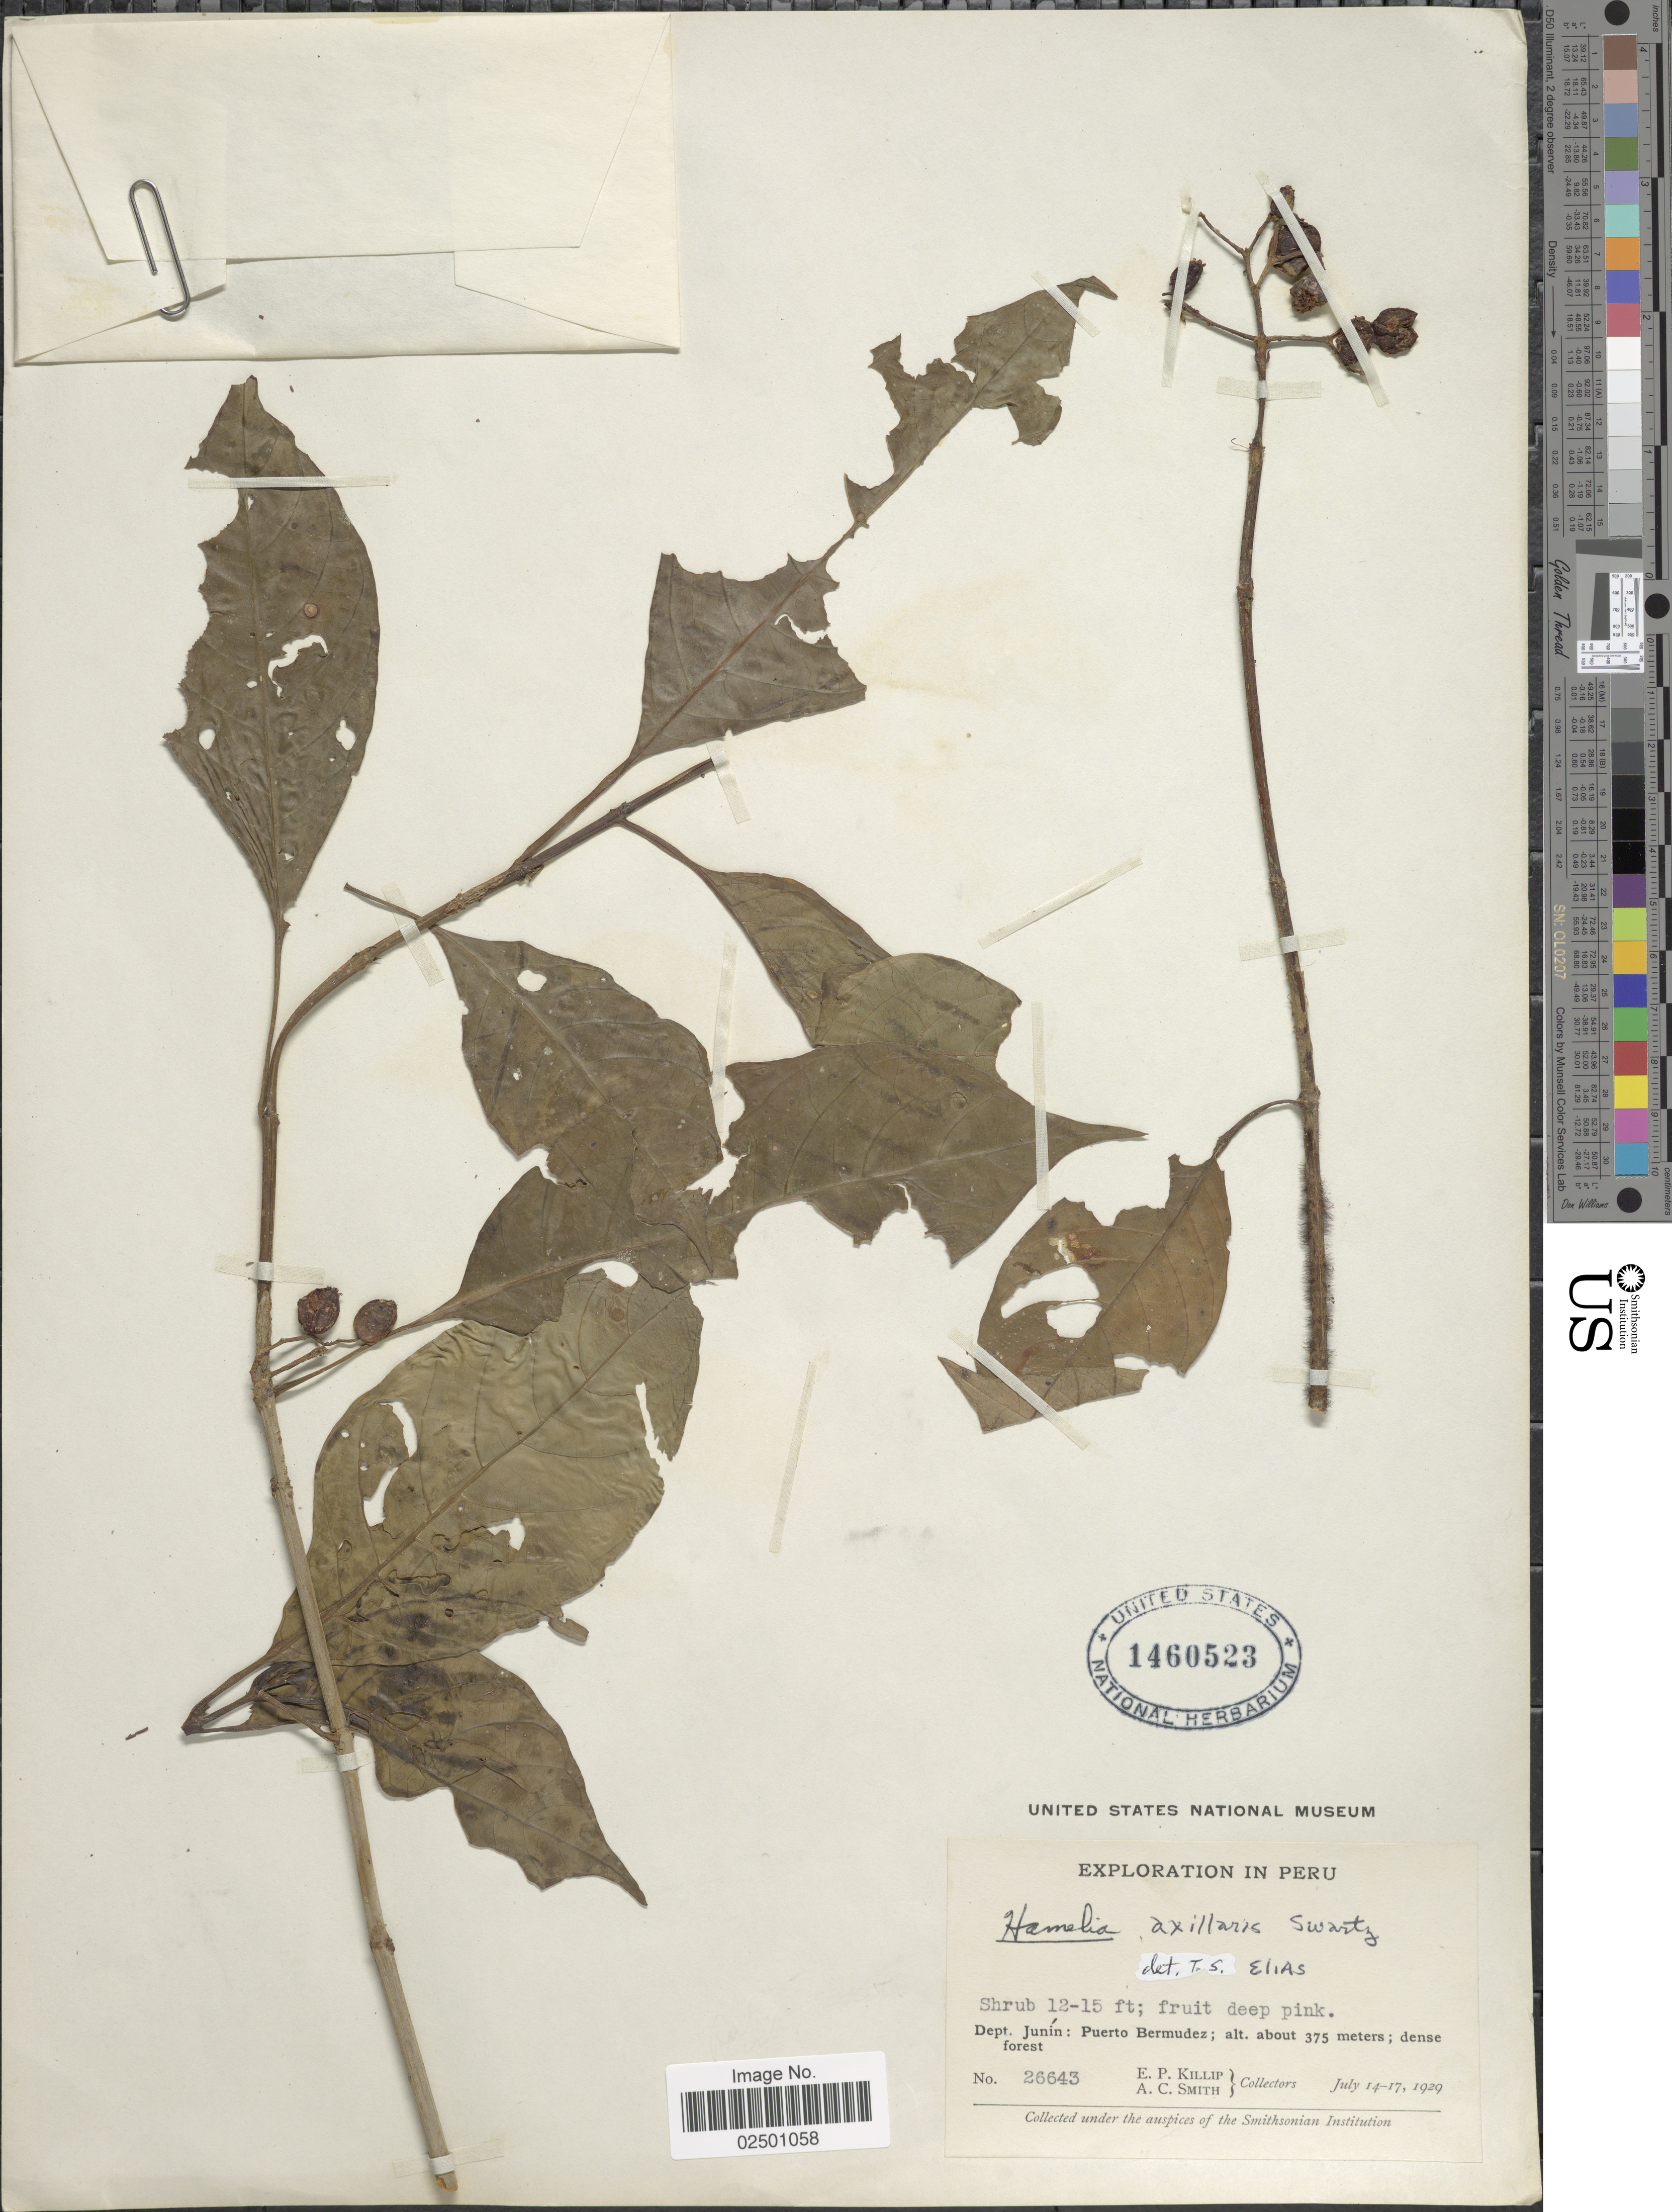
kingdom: Plantae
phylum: Tracheophyta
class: Magnoliopsida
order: Gentianales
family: Rubiaceae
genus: Hamelia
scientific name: Hamelia axillaris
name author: Sw.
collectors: E. P. Killip & A. C. Smith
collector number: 26643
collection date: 1929-07-14/1929-07-17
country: Peru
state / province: Junín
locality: Dept. Junin: Puerto Bermudez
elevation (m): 375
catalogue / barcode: US 1460523